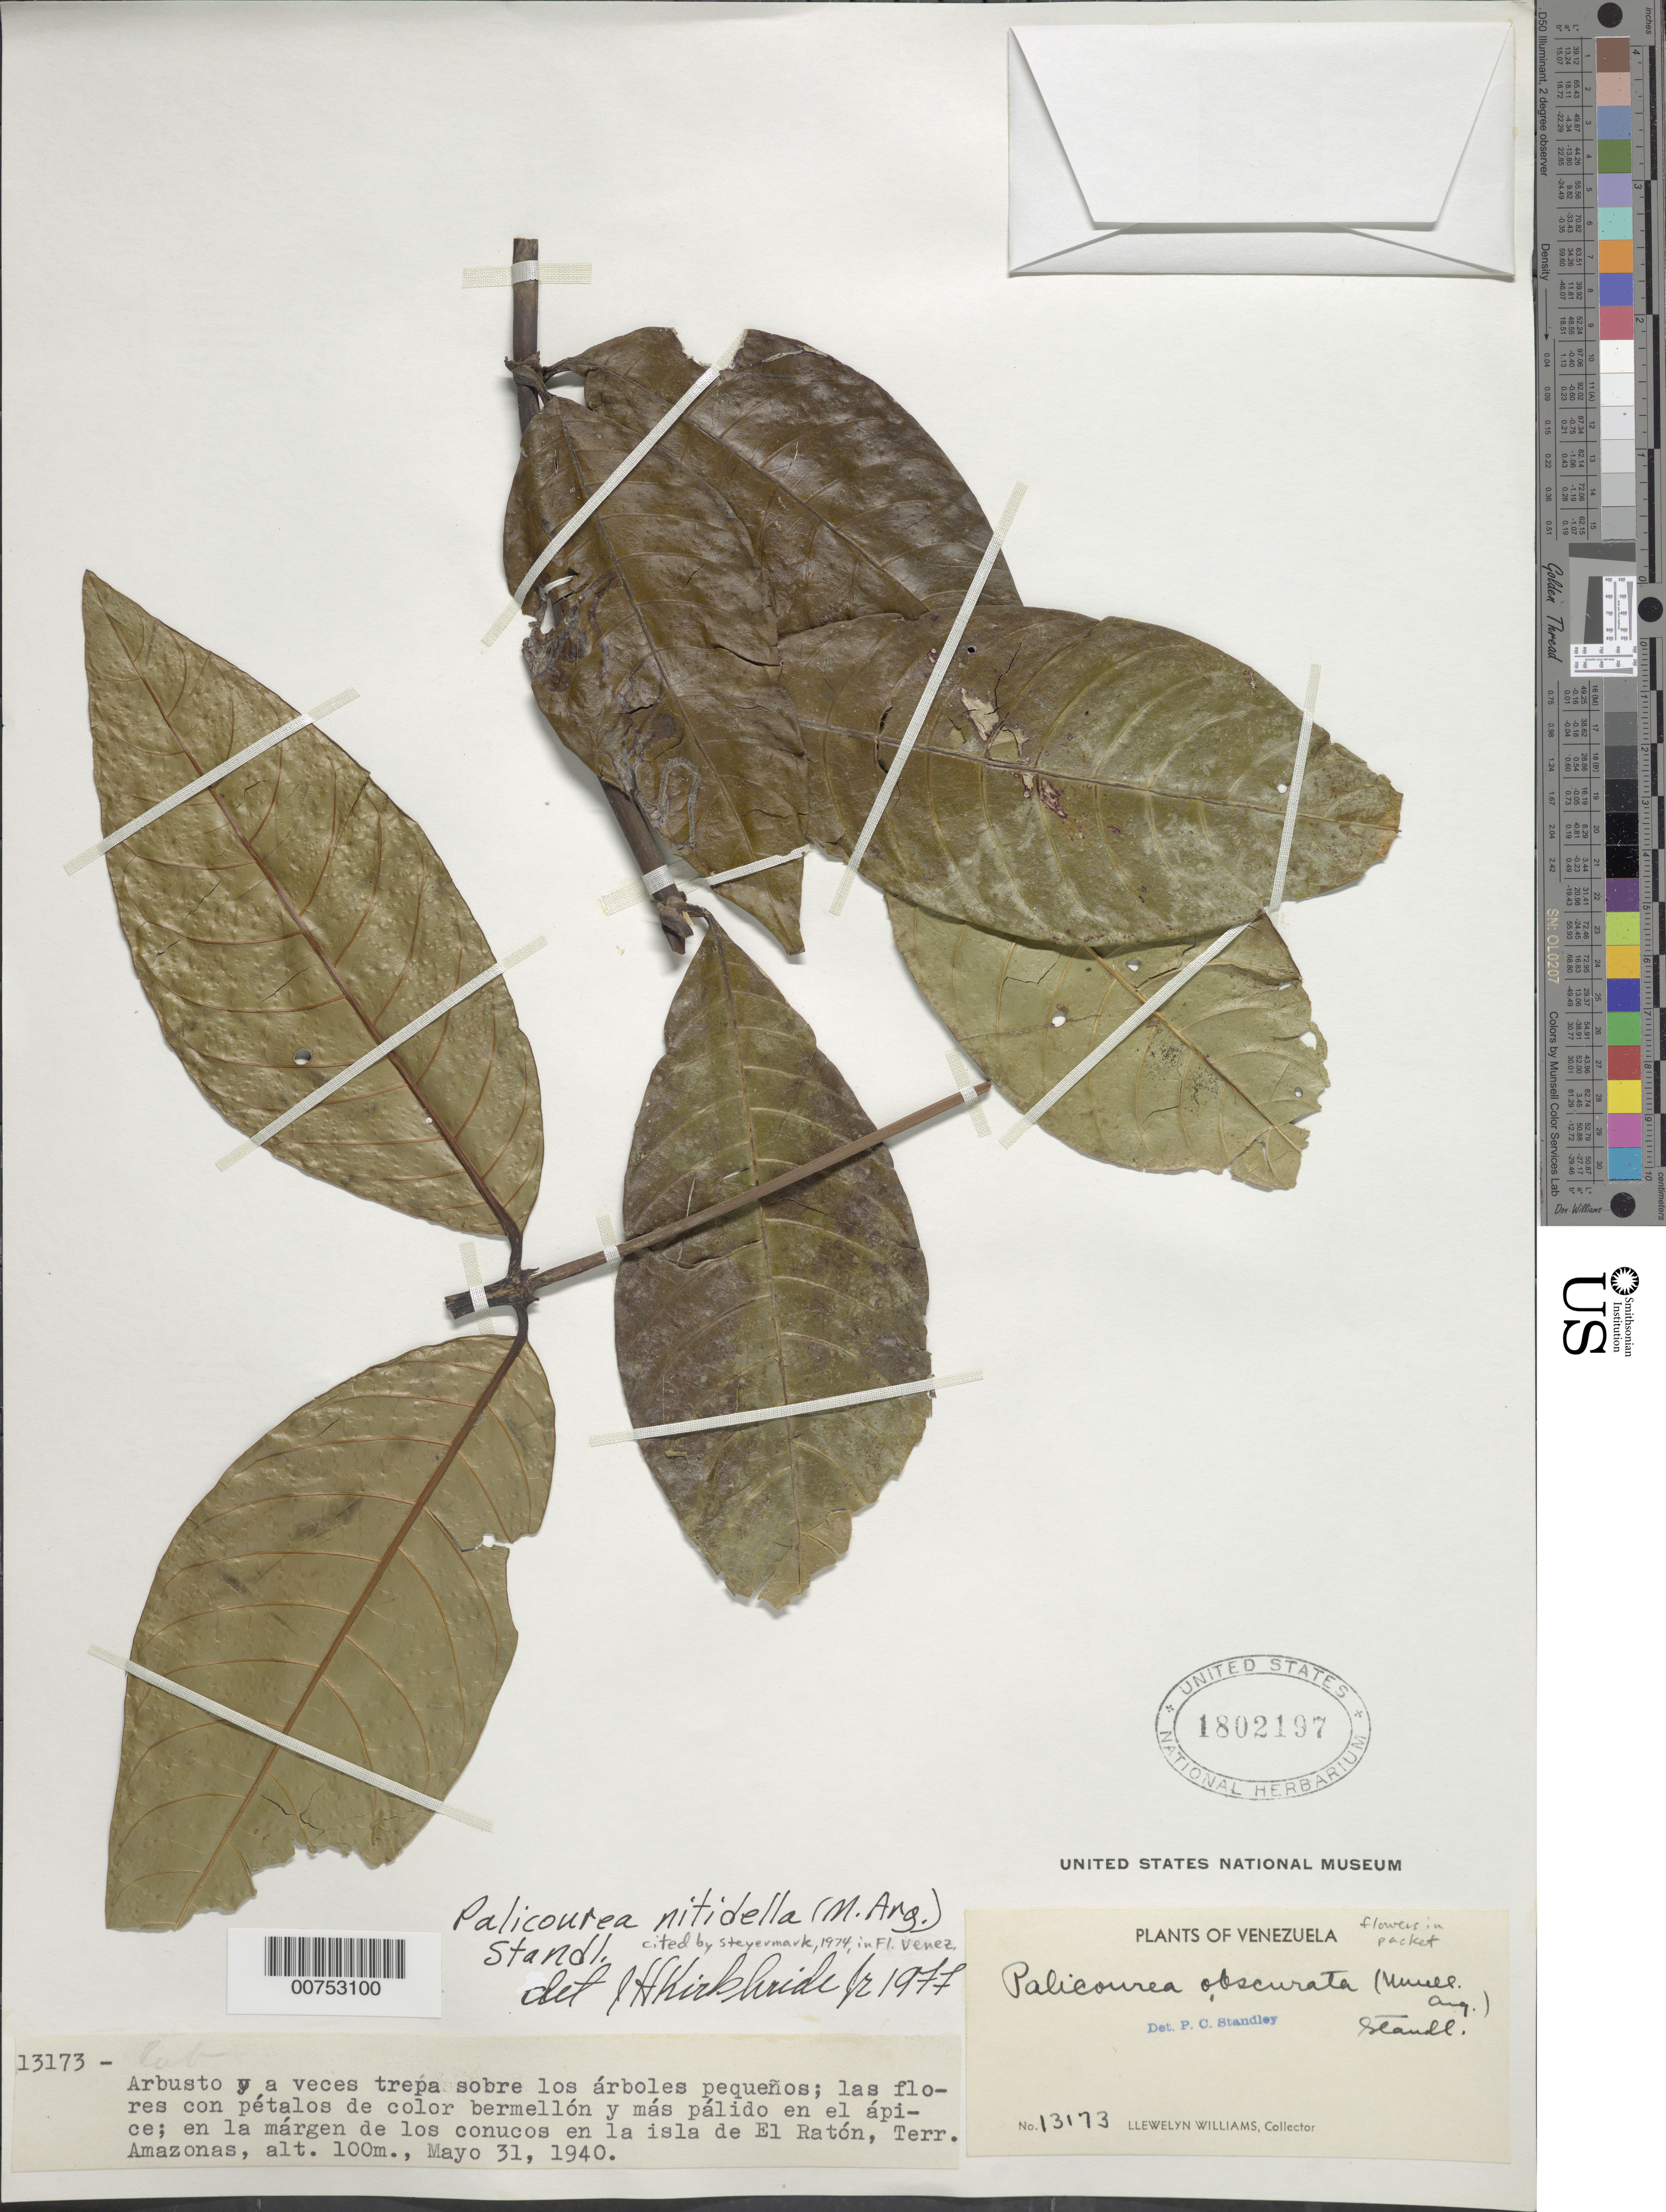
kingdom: Plantae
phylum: Tracheophyta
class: Magnoliopsida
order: Gentianales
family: Rubiaceae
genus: Palicourea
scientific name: Palicourea nitidella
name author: (Müll. Arg.) Standl.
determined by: Kirkbride, J. H.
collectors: Ll. Williams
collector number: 13173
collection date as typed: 31-May-40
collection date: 1940-05-31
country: Venezuela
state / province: Amazonas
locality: Isla de El Ratón, Alto Orinoco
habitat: Margen de los conucos en la isla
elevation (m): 100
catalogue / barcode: US 1802197